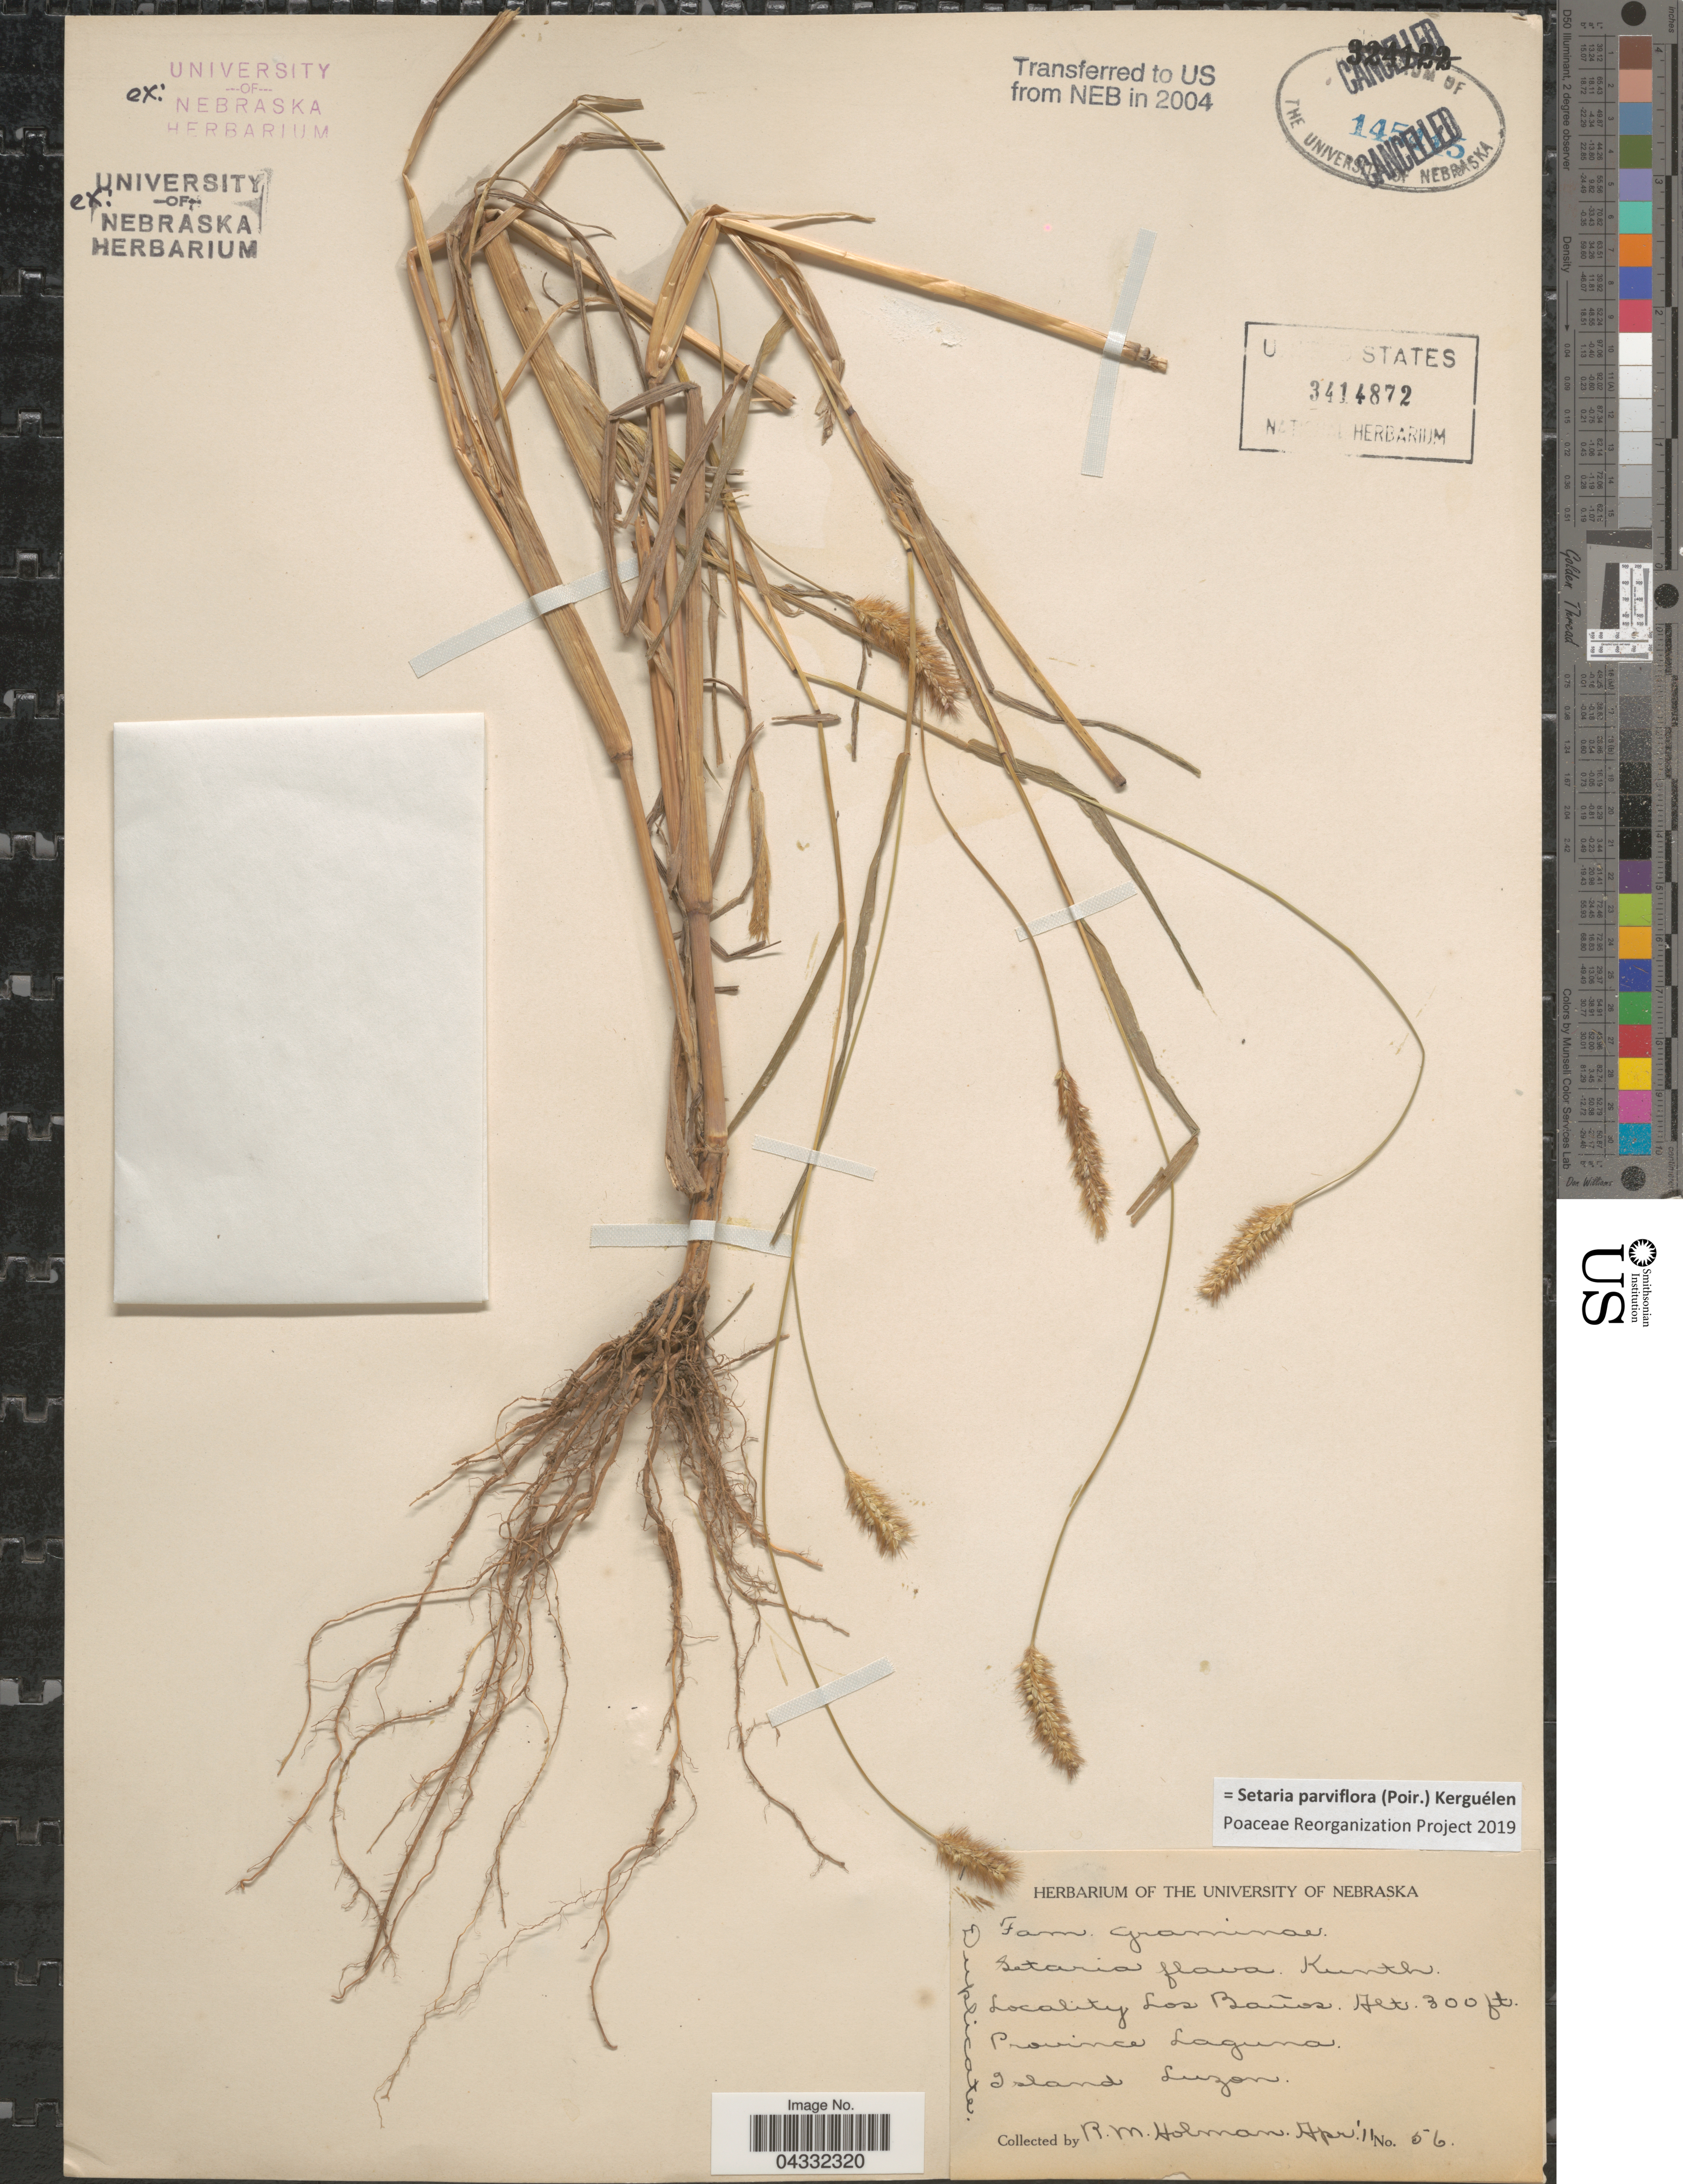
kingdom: Plantae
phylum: Tracheophyta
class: Liliopsida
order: Poales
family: Poaceae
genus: Setaria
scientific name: Setaria parviflora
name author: (Poir.) Kerguélen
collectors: R. Holman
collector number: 56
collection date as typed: Transcribed d/m/y: /4/11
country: Philippines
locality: Los Baños. Province Laguna. Island Luzon.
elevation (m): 91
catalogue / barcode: US 3414872